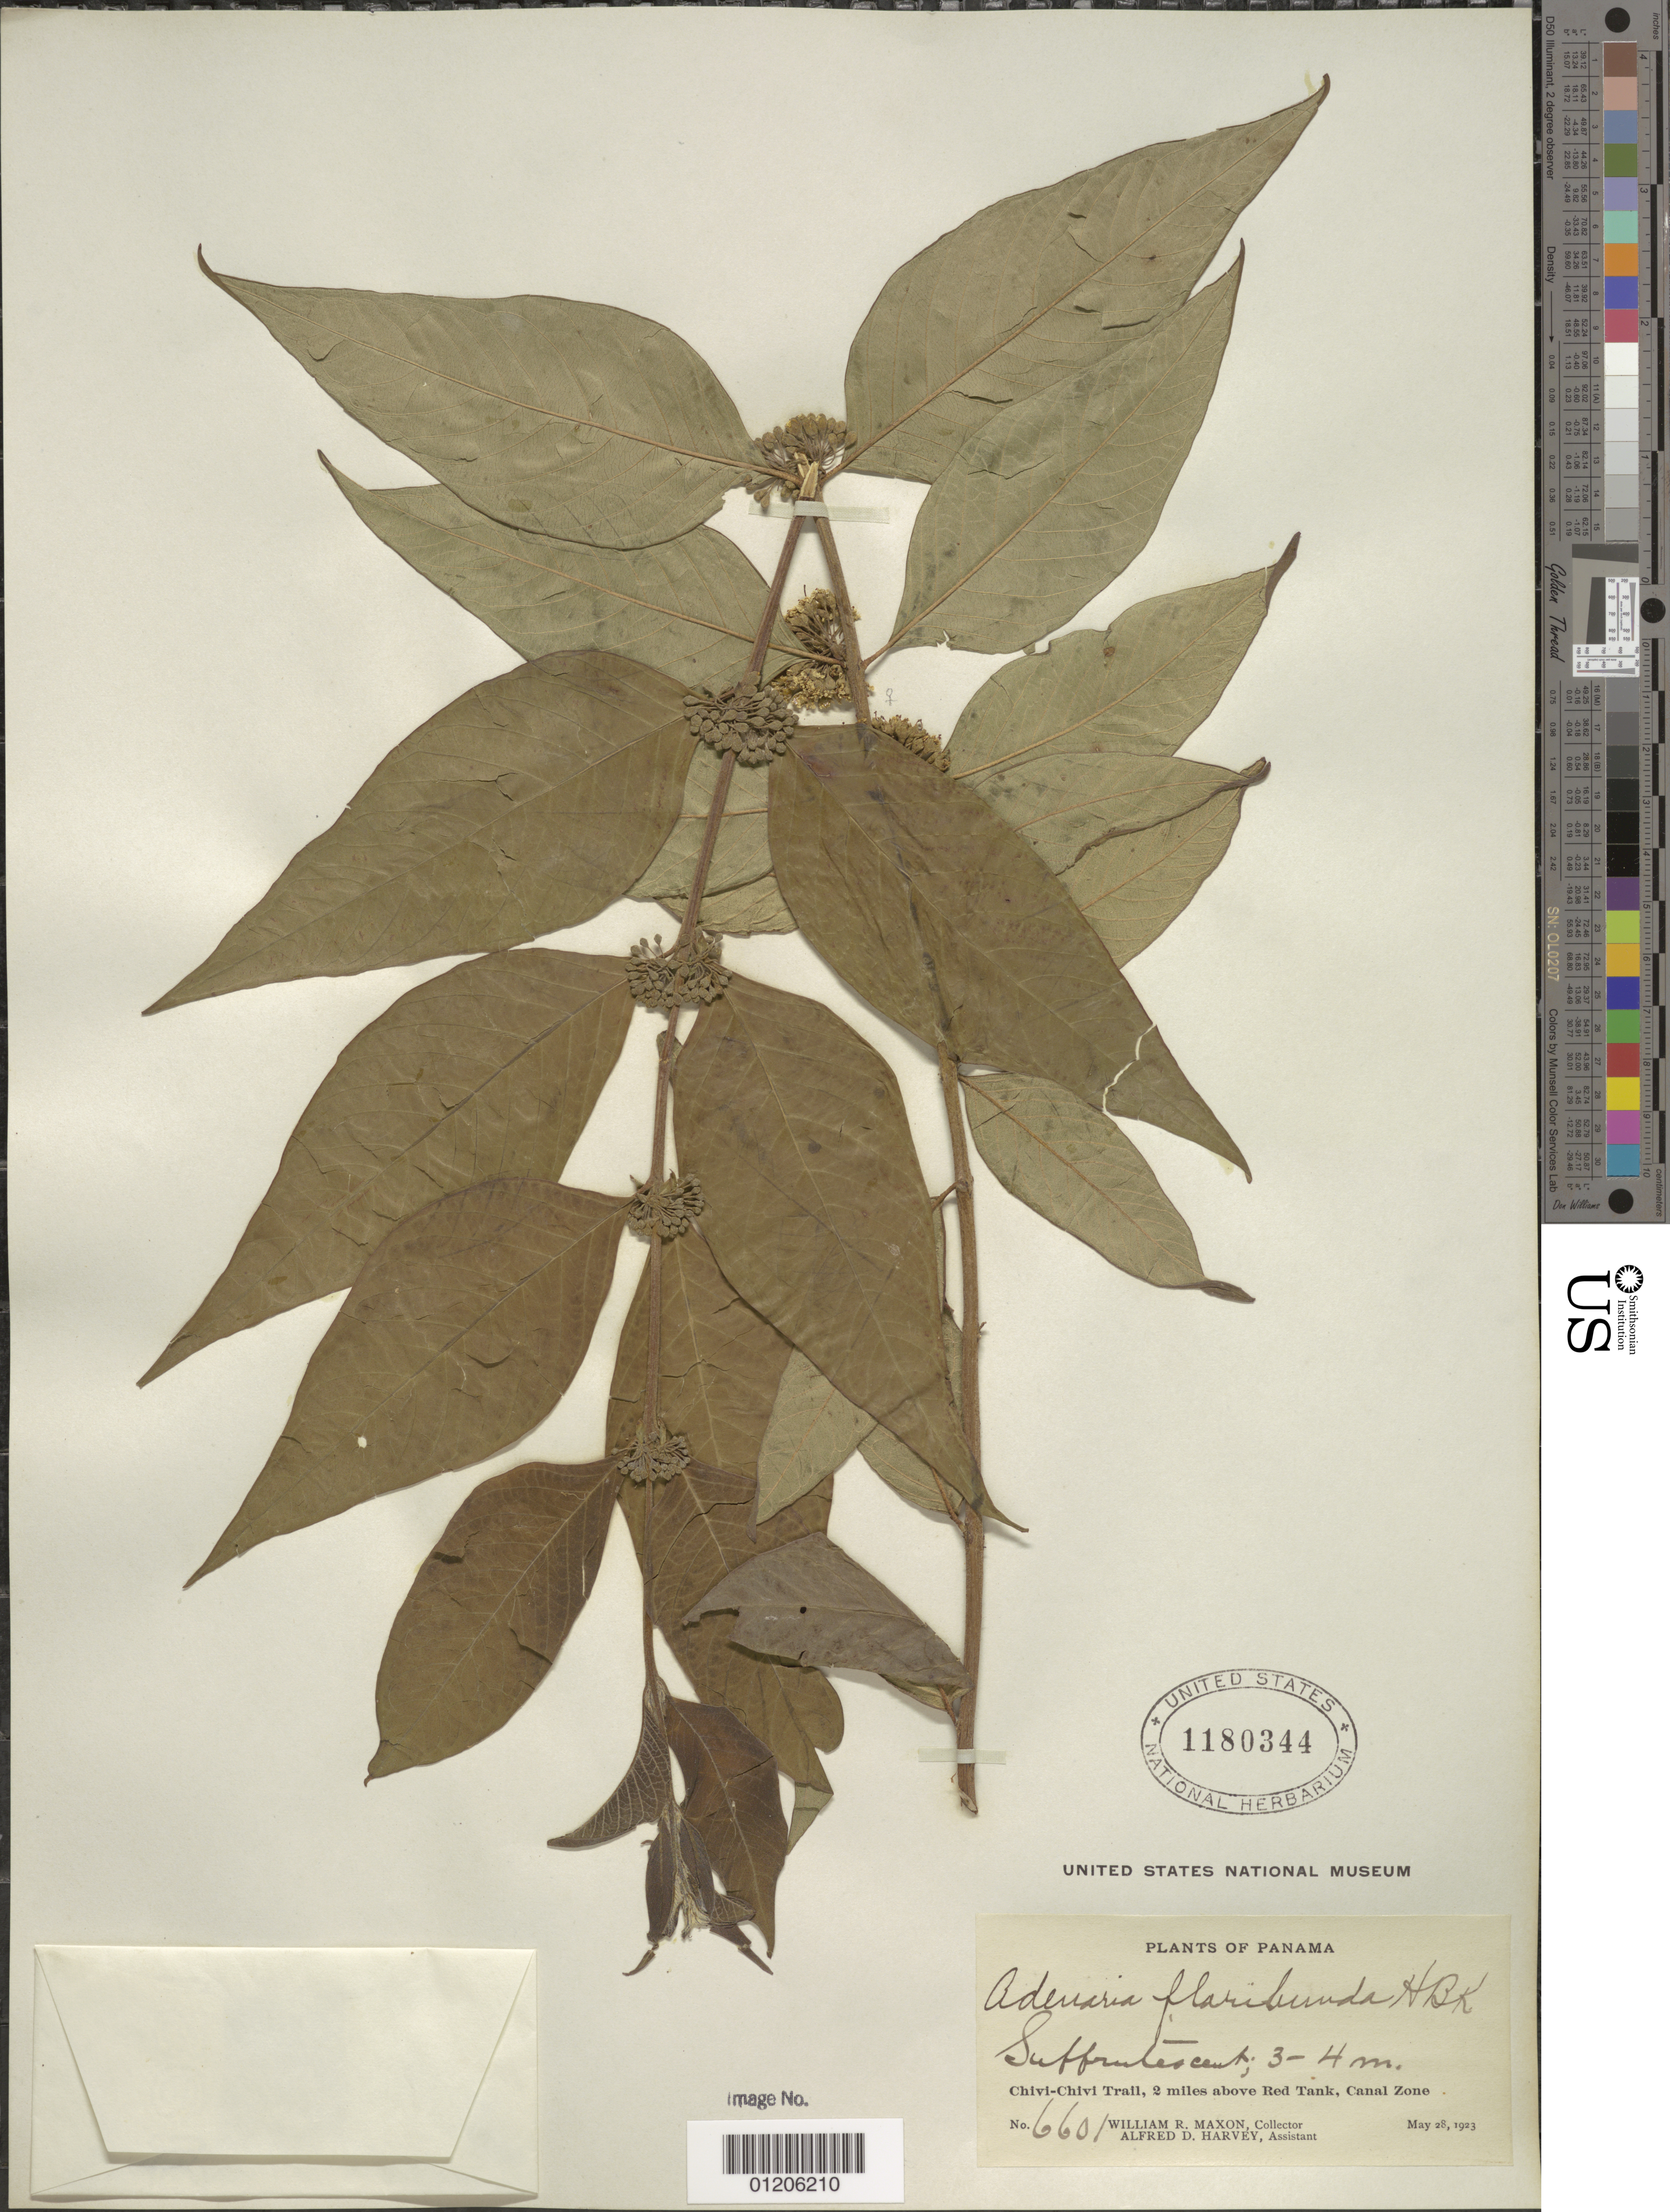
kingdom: Plantae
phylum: Tracheophyta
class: Magnoliopsida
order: Myrtales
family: Lythraceae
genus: Adenaria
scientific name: Adenaria floribunda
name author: Kunth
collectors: W. R. Maxon & A. D. Harvey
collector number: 6601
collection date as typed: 28 May 1923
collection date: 1923-05-28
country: Panama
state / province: Panamá Oeste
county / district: Canal Zone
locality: Chivi-Chivi Trail, 2 miles above Red Tank.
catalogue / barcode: US 1180344